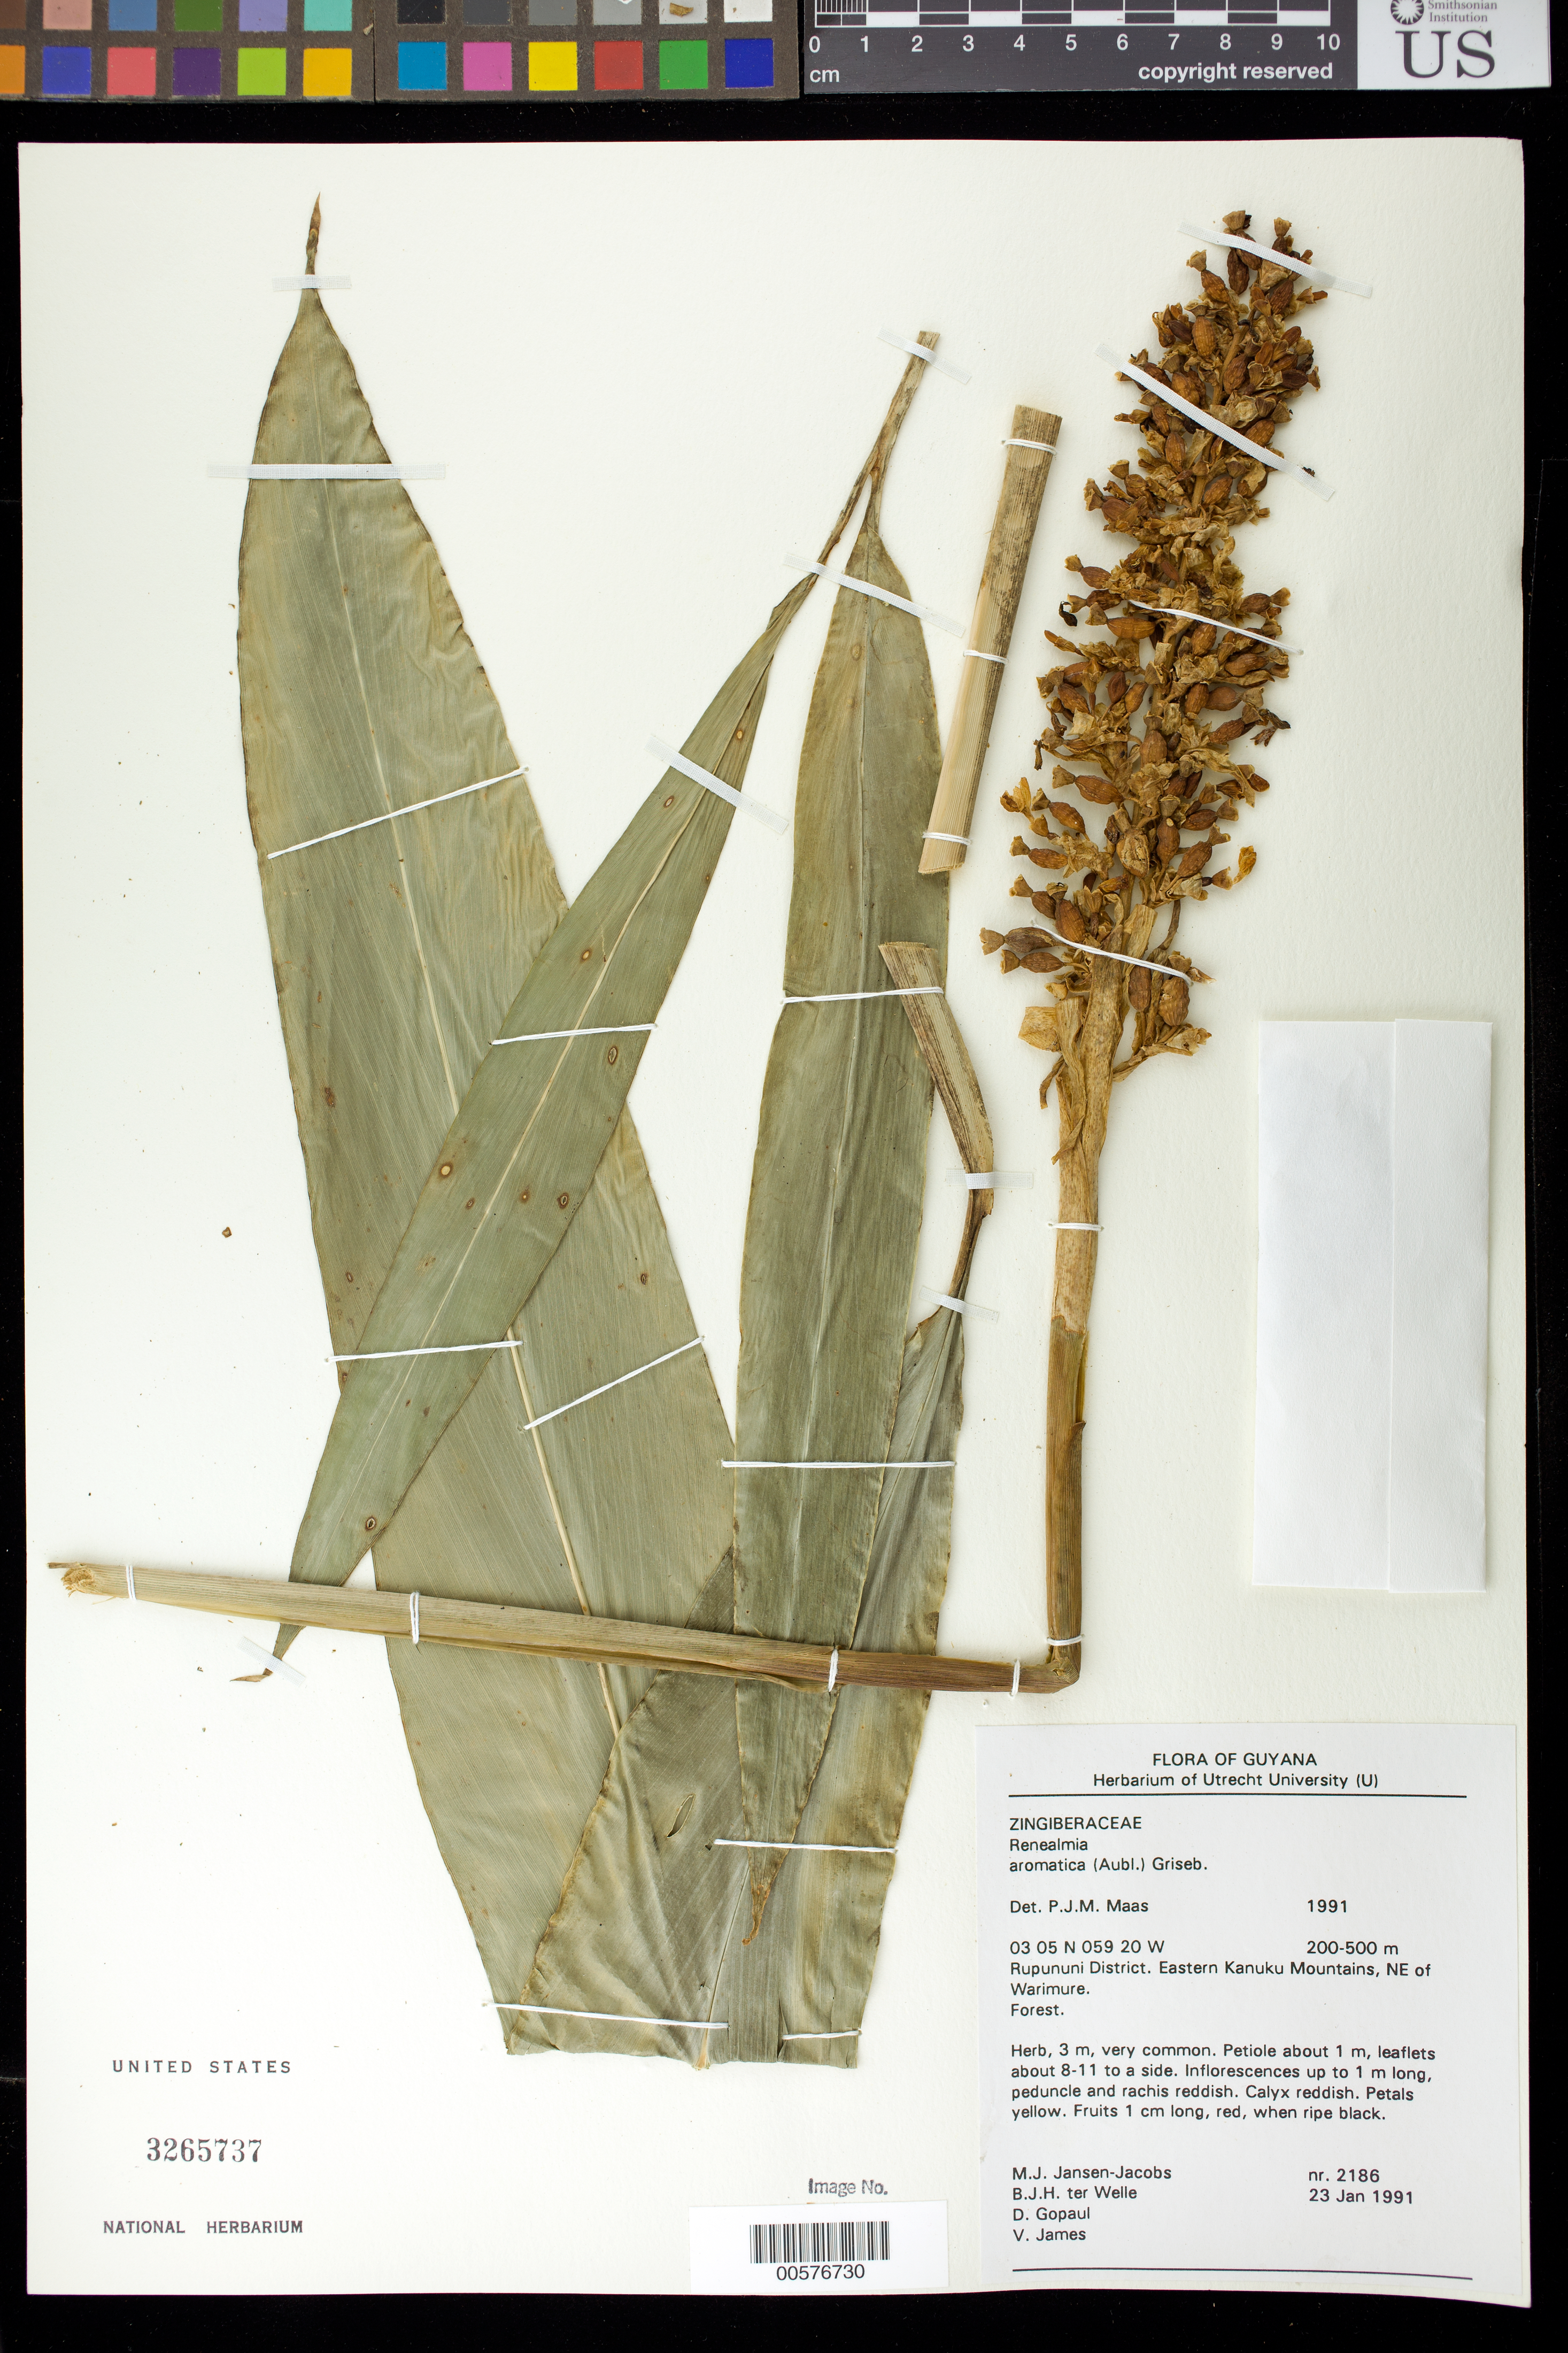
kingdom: Plantae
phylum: Tracheophyta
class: Liliopsida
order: Zingiberales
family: Zingiberaceae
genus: Renealmia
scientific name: Renealmia aromatica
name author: (Aubl.) Griseb.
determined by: Maas, Paul J. M.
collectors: M. J. Jansen-Jacobs, B. Welle, D. Gopaul & V. James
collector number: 2186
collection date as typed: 23-Jan-91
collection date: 1991-01-23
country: Guyana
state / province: U. Takutu-U. Essequibo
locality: Warimure, NE of, eastern Kanuku Mts., Rupununi District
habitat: Forest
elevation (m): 200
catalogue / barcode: US 3265737